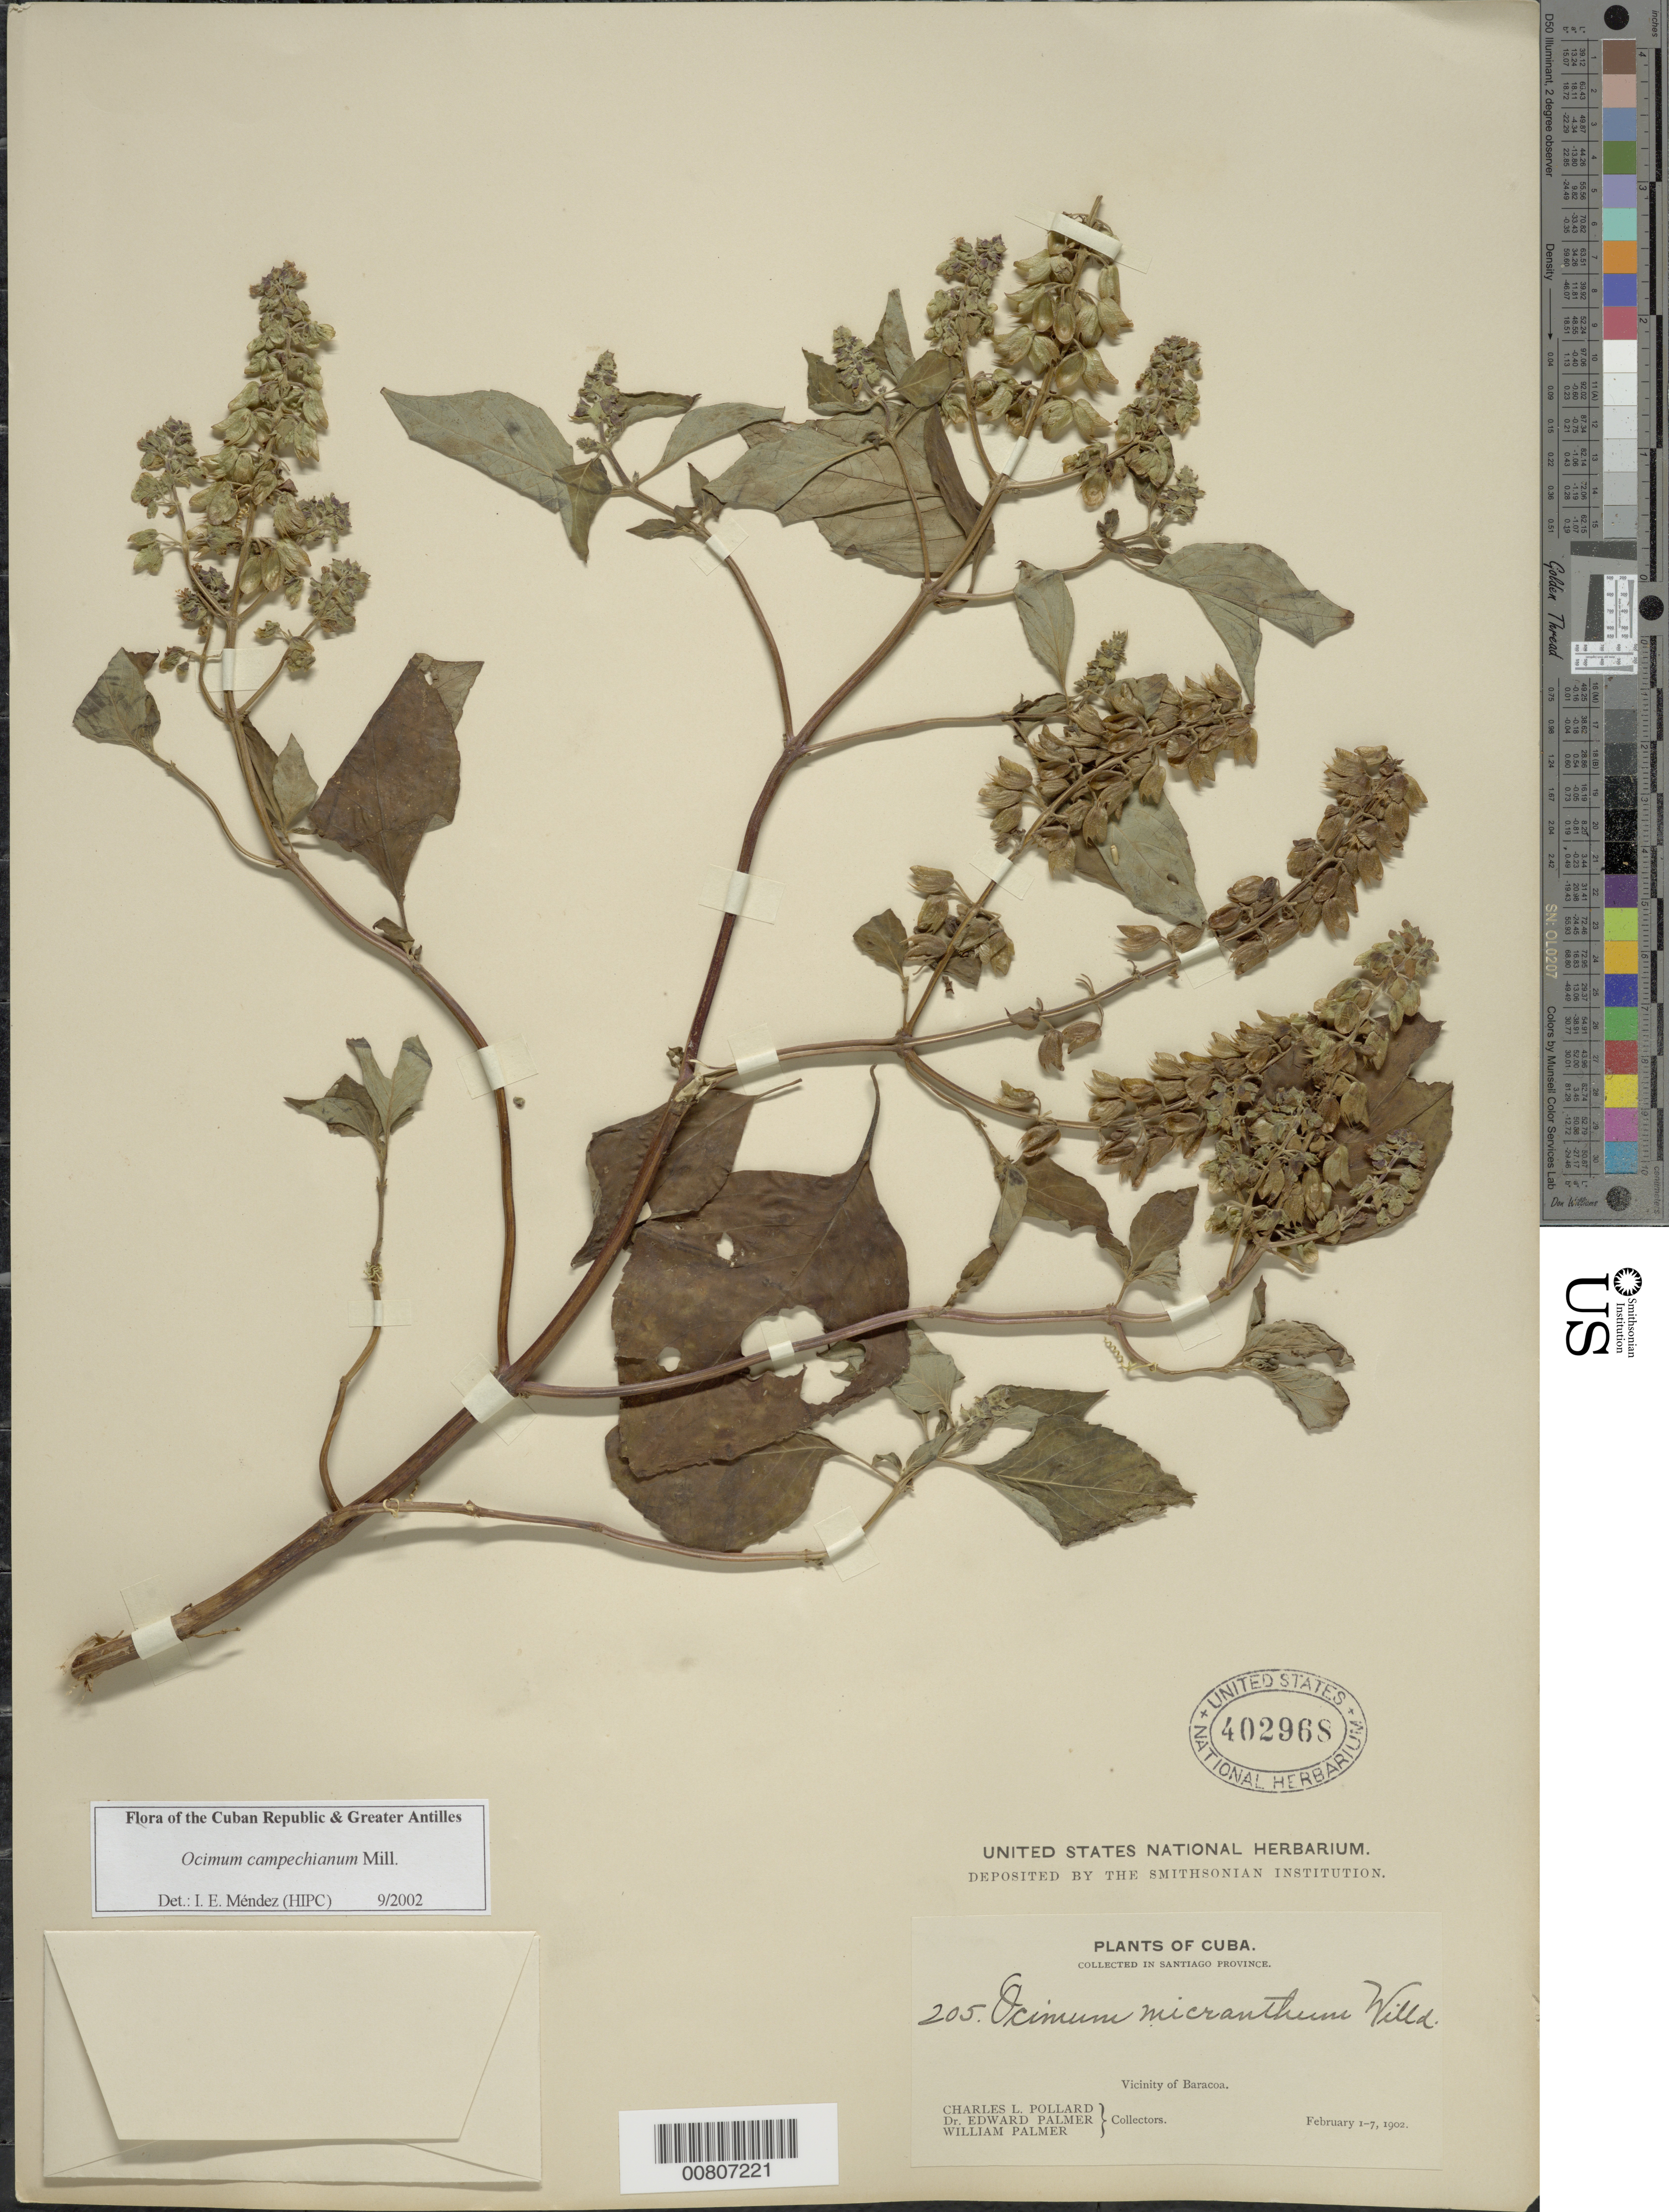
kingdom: Plantae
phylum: Tracheophyta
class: Magnoliopsida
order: Lamiales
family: Lamiaceae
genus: Ocimum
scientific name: Ocimum campechianum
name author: Mill.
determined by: Méndez, Isidro E., (HIPC)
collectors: C. L. Pollard, E. Palmer & W. Palmer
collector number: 205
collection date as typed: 01 Feb 1902 to 07 Feb 1902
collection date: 1902-02-01/1902-02-07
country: Cuba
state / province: Santiago de Cuba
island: Cuba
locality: Santiago Prov , vicinity Baracoa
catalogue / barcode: US 402968